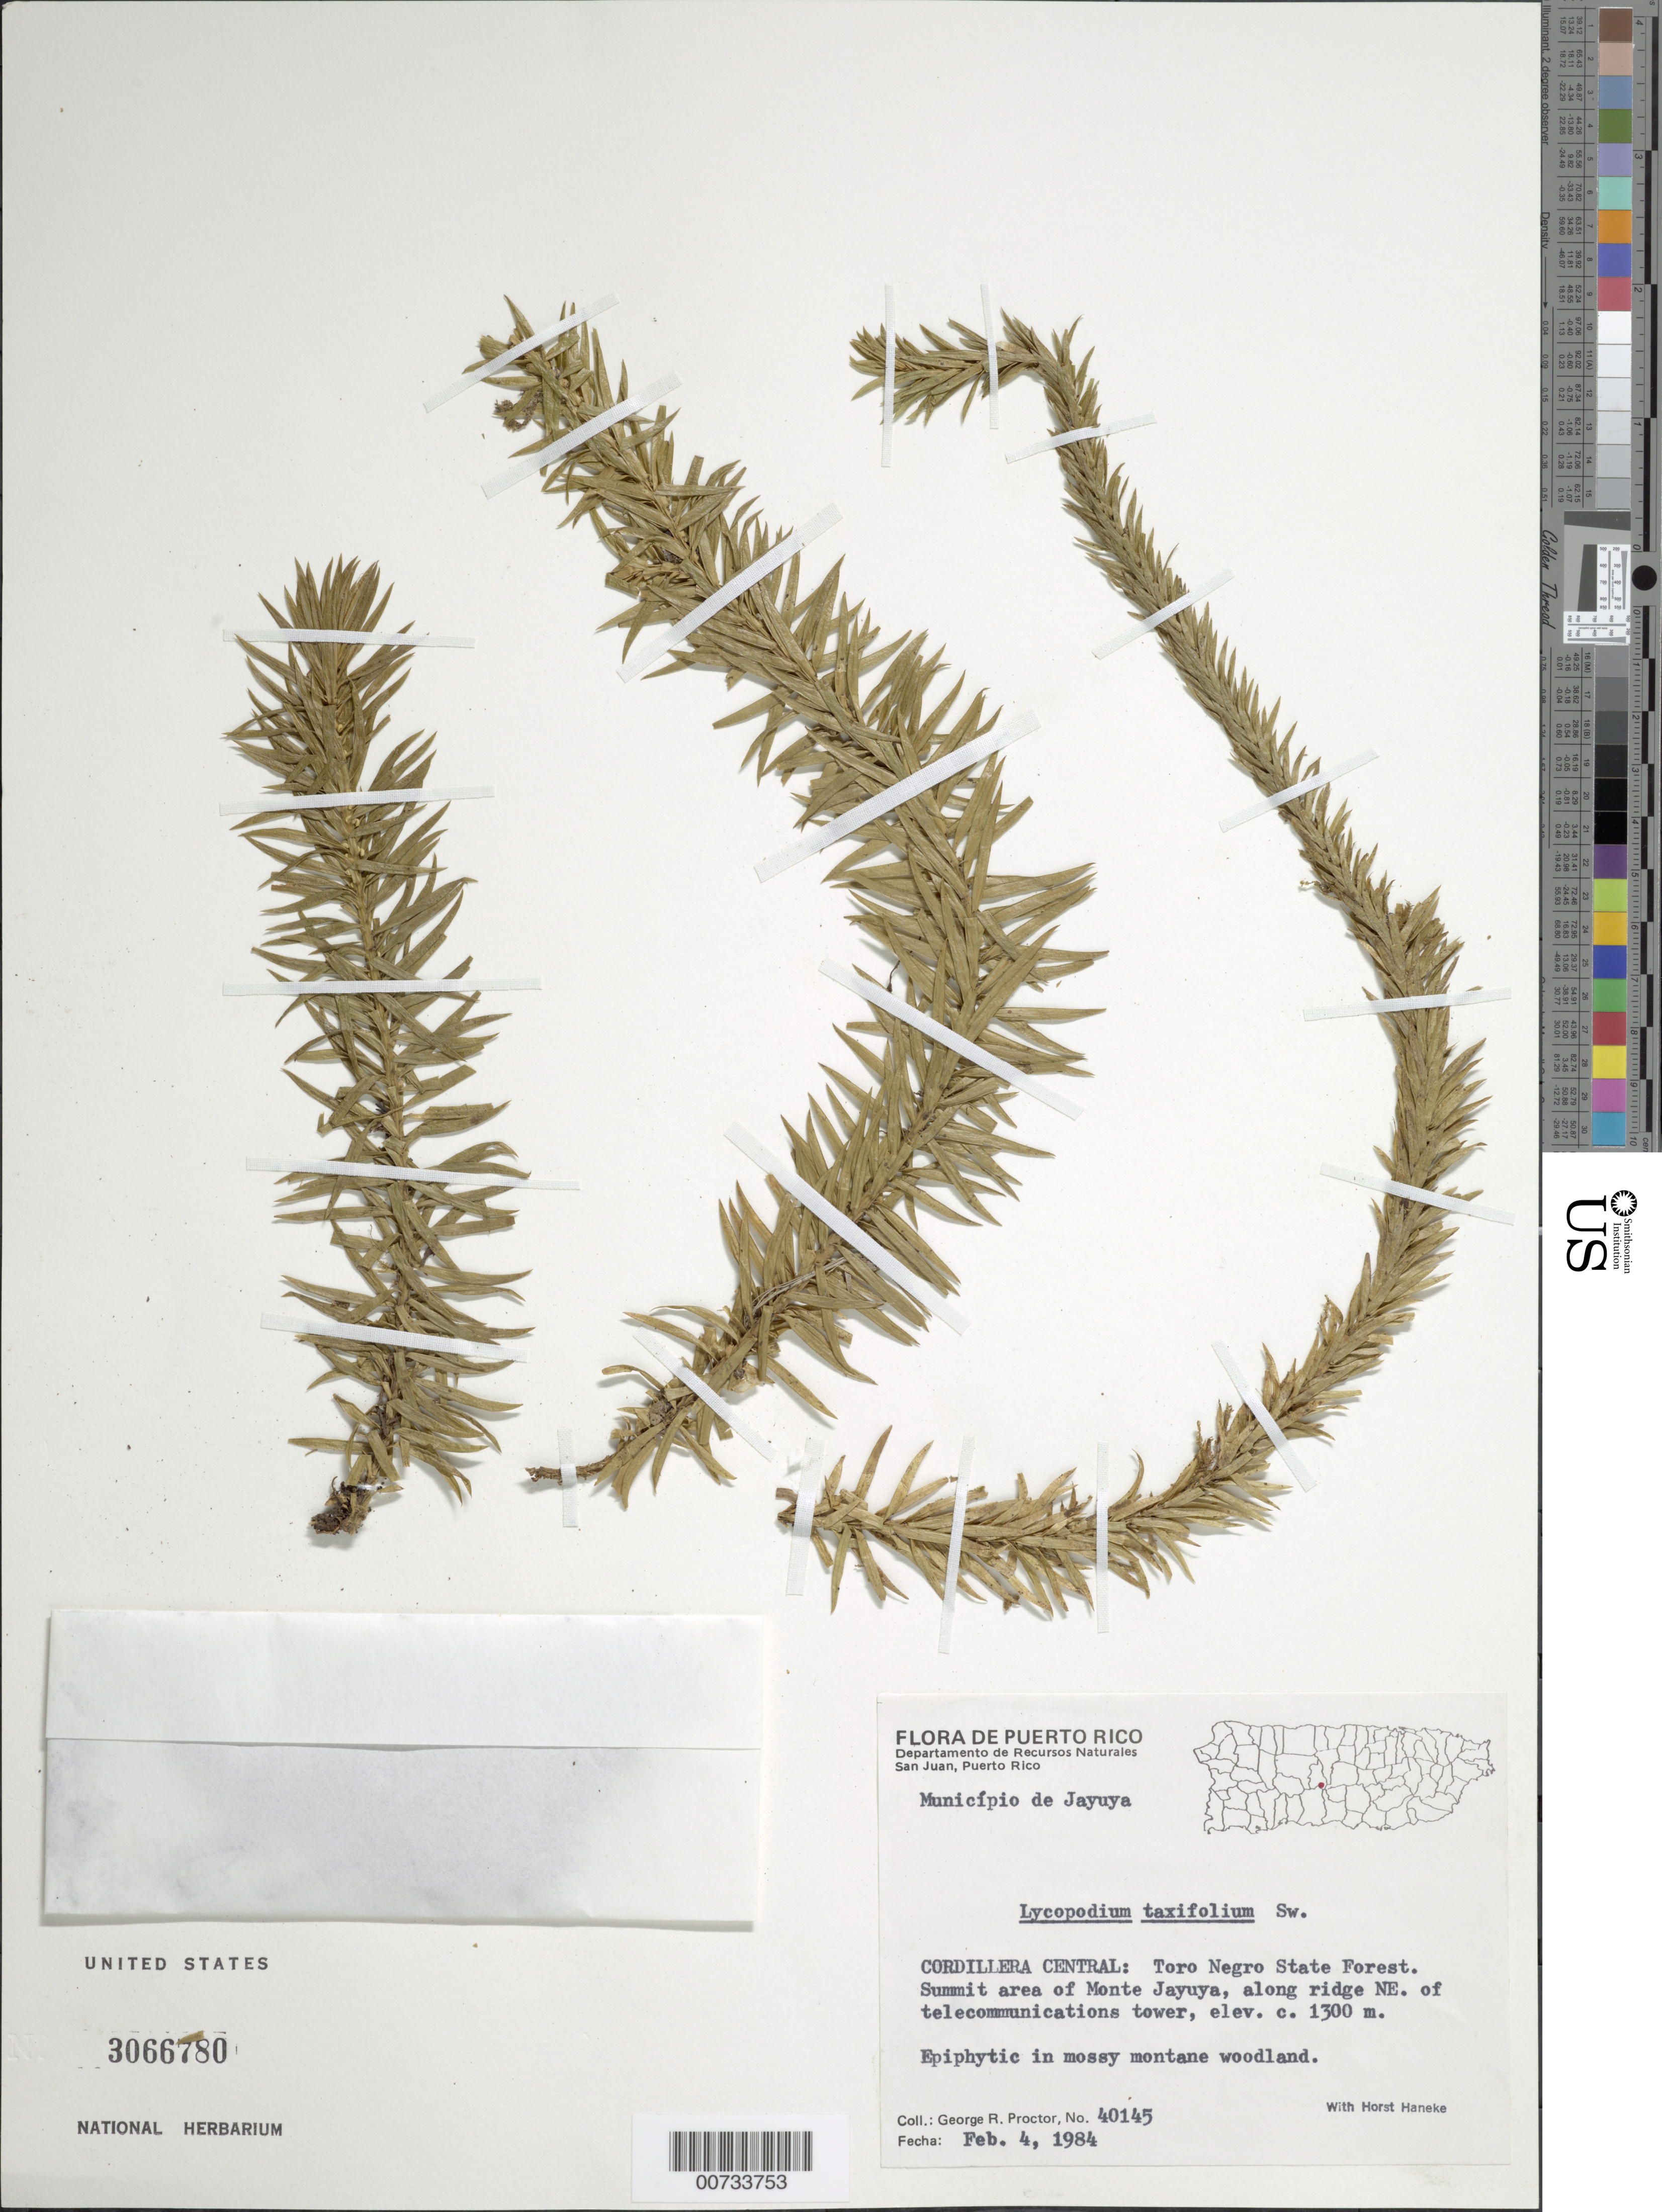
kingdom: Plantae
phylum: Tracheophyta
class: Lycopodiopsida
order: Lycopodiales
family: Lycopodiaceae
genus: Phlegmariurus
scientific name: Phlegmariurus taxifolius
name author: (Sw.) Á. Löve & D. Löve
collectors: G. R. Proctor & H. Haneke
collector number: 40145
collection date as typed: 04 Feb 1984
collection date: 1984-02-04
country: Puerto Rico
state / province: Jayuya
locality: Mun. Jayuya, Cordillera Central: Toro Negro State Forest, summit area of Mt. Jayuya, along ridge NE of telecommunications tower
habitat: Mossy montane woodland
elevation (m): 1300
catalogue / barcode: US 3066780